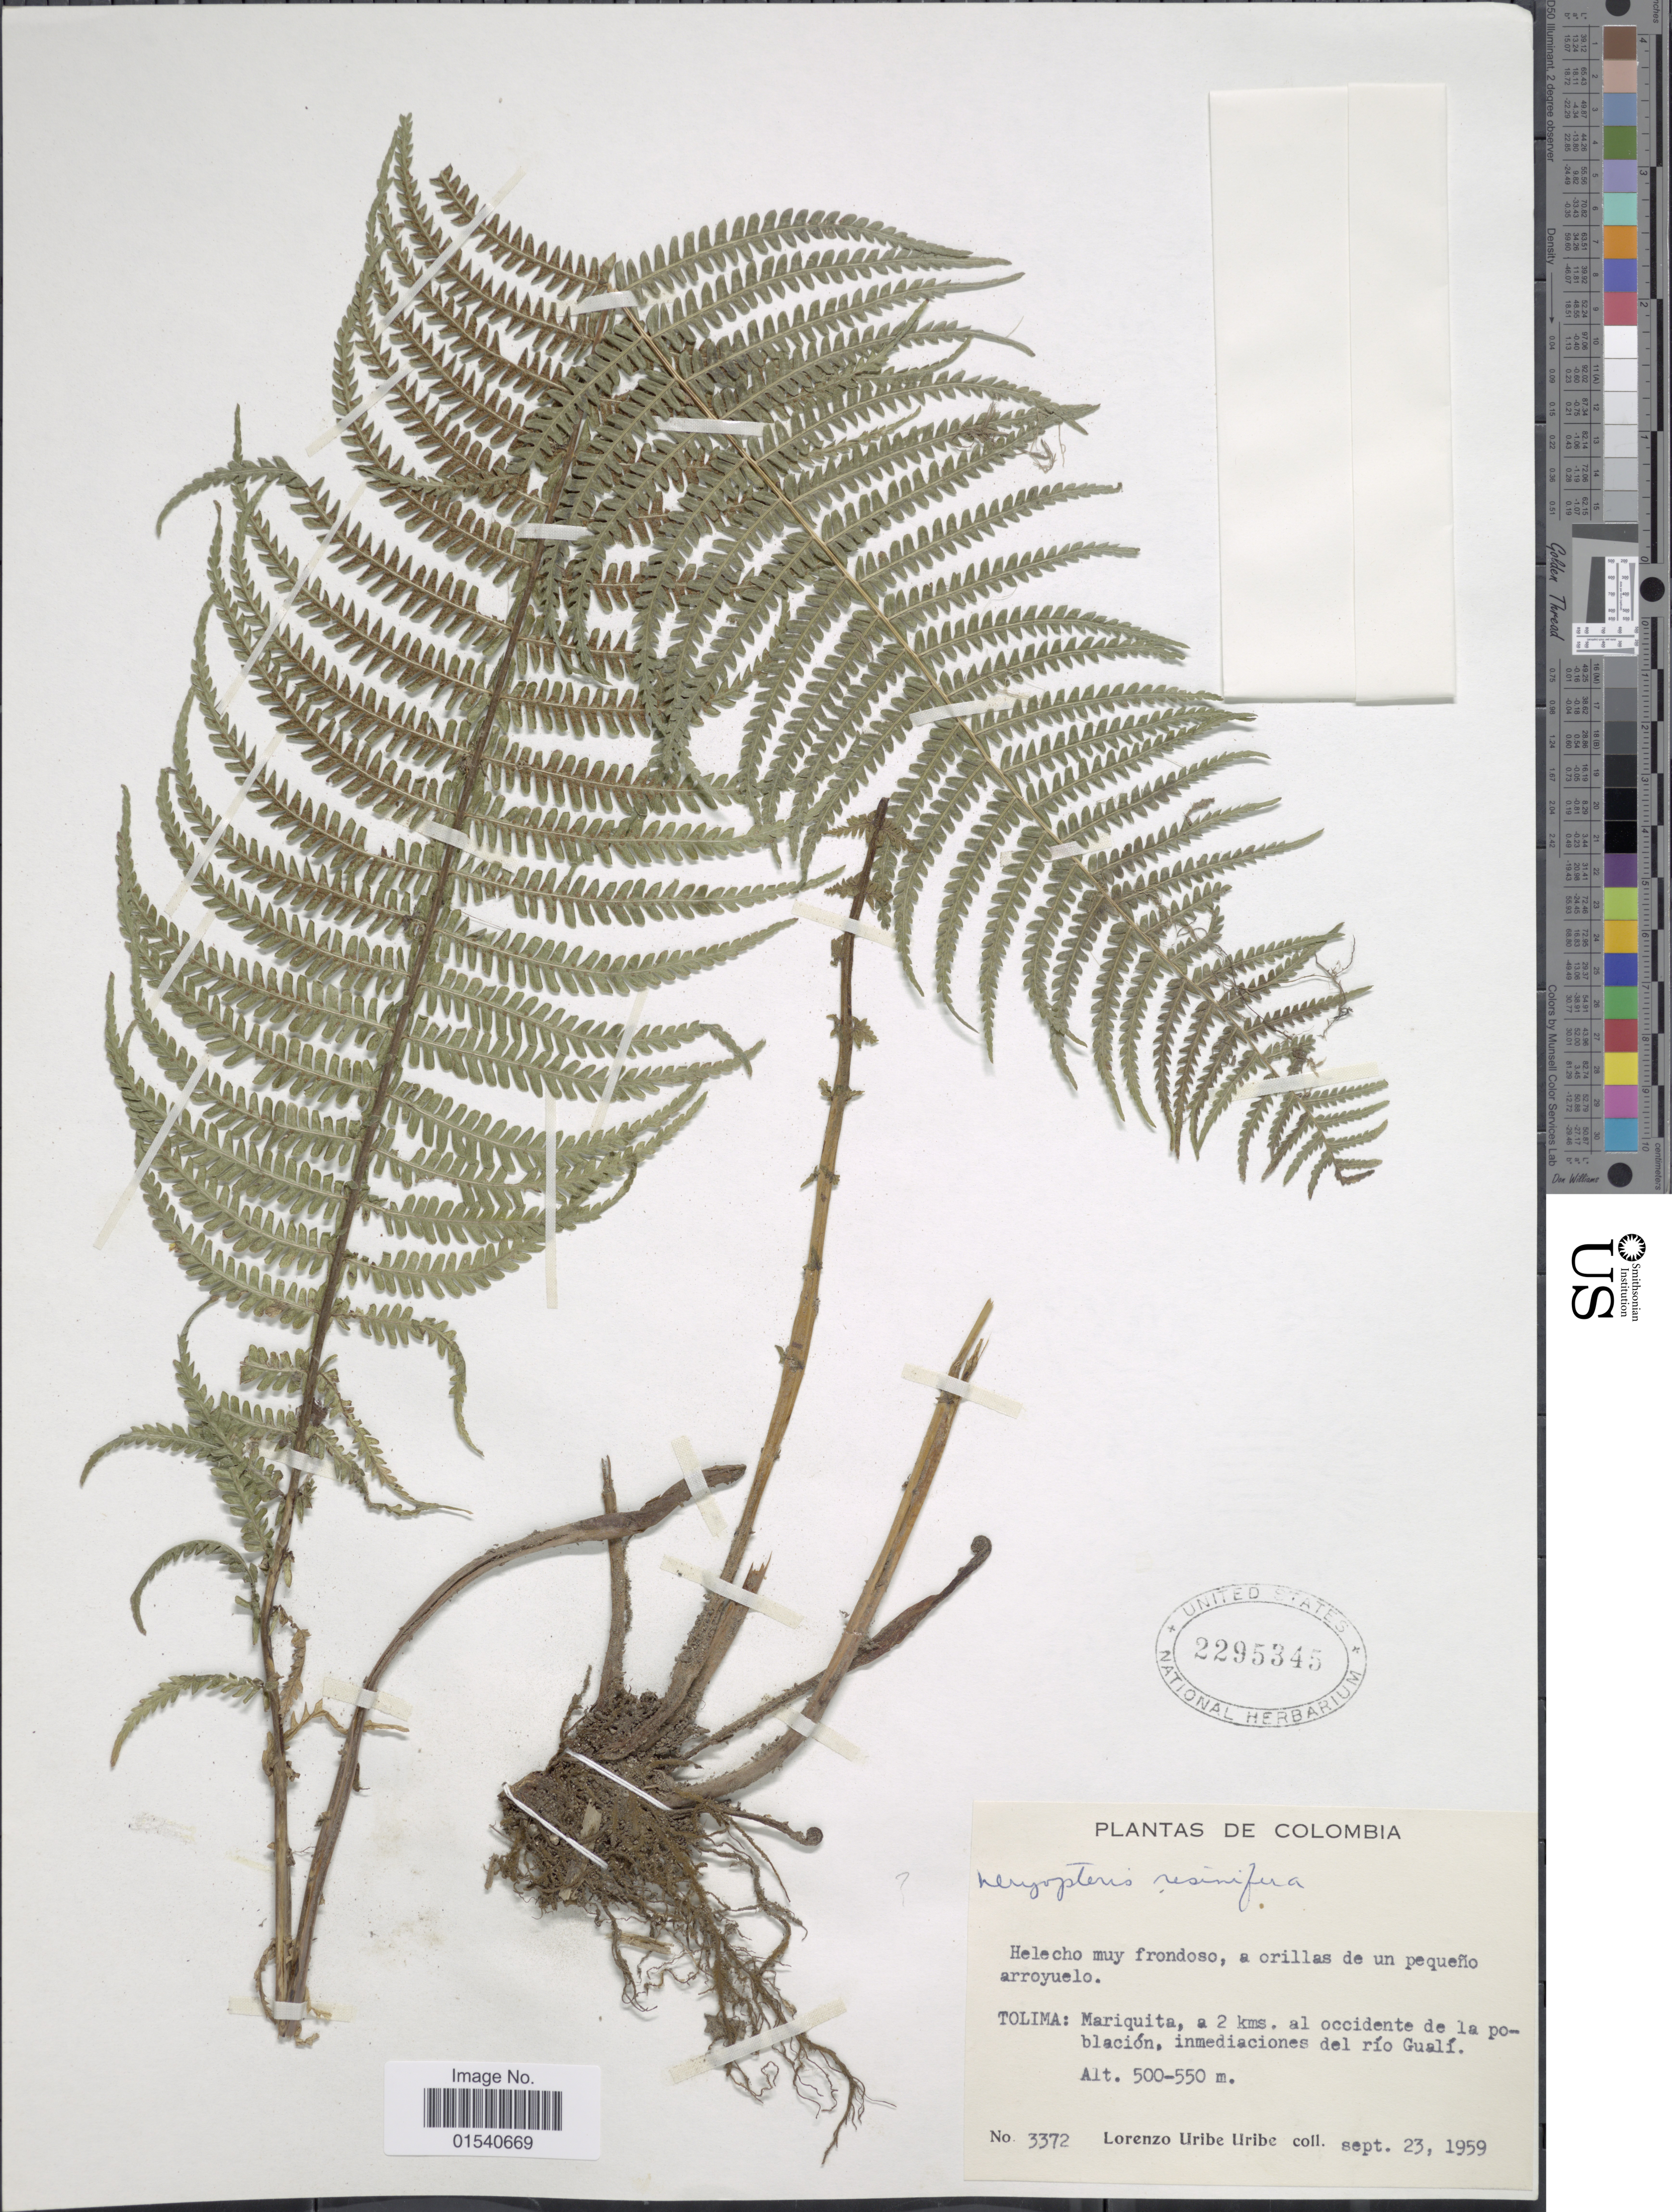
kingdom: Plantae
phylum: Tracheophyta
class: Polypodiopsida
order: Polypodiales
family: Thelypteridaceae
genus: Amauropelta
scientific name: Amauropelta resinifera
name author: (Desv.) Pic. Serm.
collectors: L. Uribe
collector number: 3372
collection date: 1959-09-23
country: Colombia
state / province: Tolima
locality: Marquita, a 2 kms. al occidente de la población, inmediaciones del río Gualí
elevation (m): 500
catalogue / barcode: US 2295345